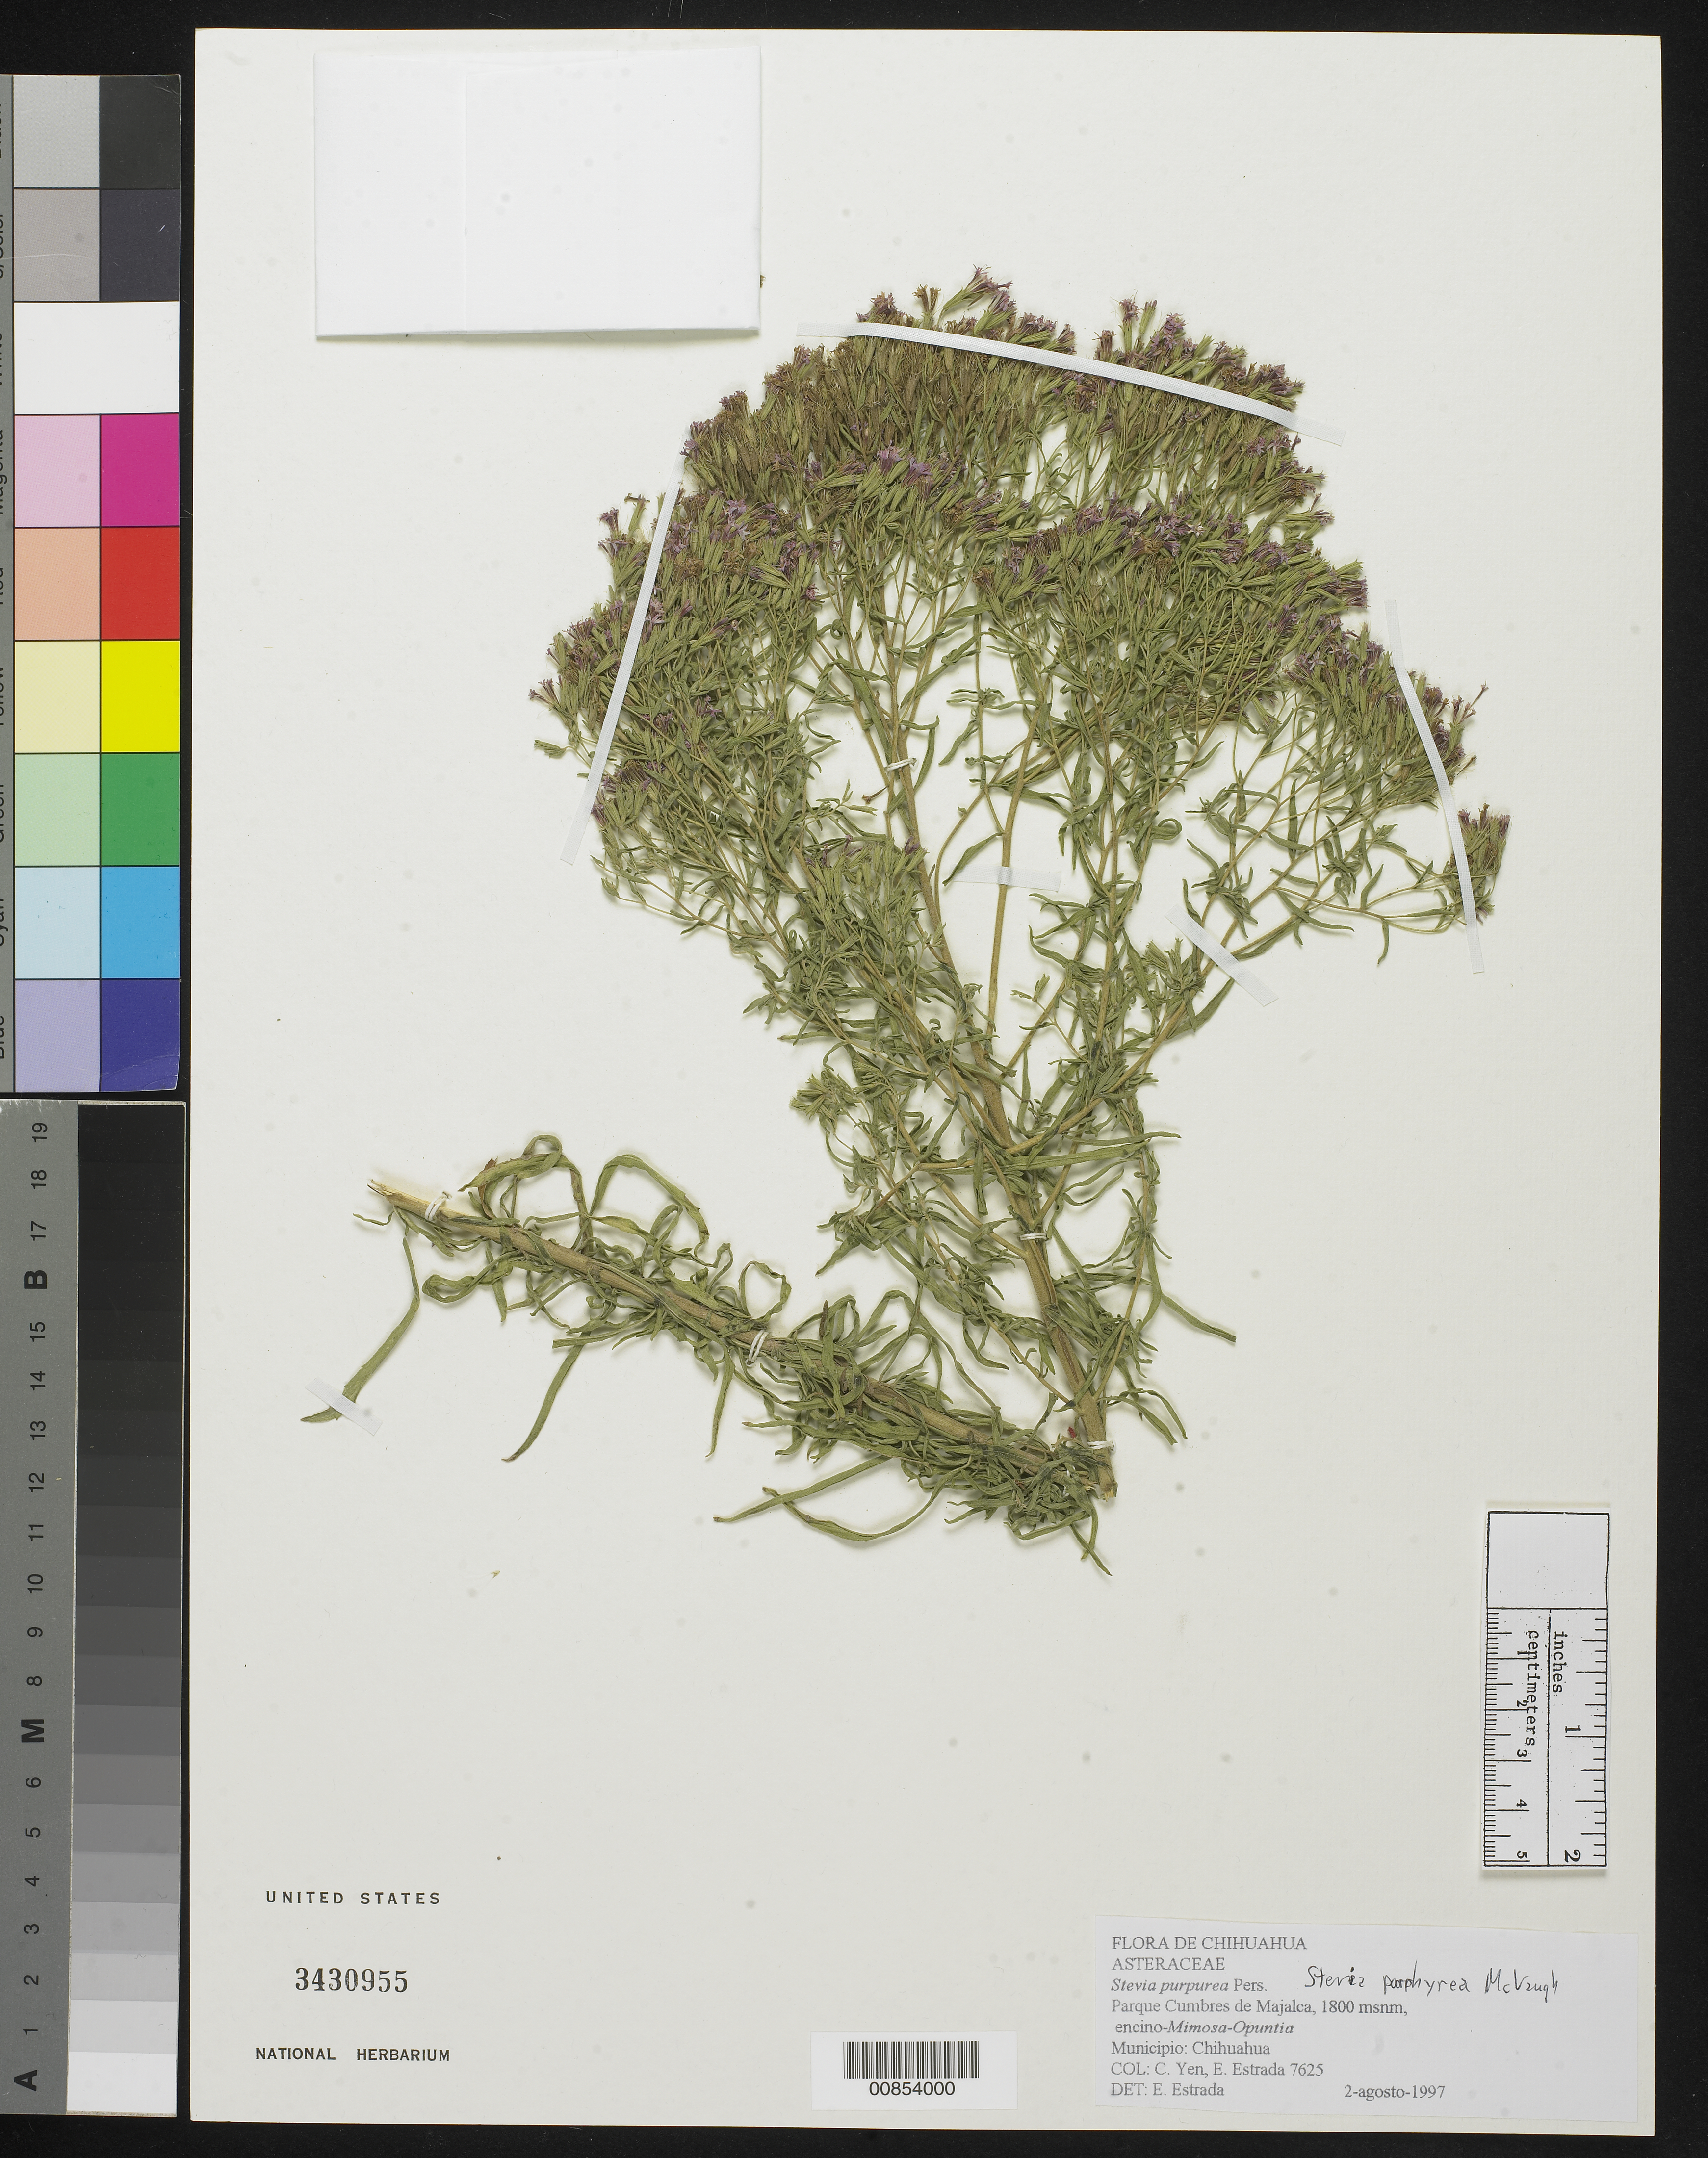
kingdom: Plantae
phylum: Tracheophyta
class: Magnoliopsida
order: Asterales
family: Asteraceae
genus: Stevia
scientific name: Stevia porphyrea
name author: McVaugh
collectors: Y. C. Yang & E. Estrada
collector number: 7625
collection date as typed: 02 Aug 1997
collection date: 1997-08-02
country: Mexico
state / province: Chihuahua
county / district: Chihuahua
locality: Parque Cumbres de Majalca.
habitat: Encino-Mimosa-Opuntia.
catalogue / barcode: US 3430955